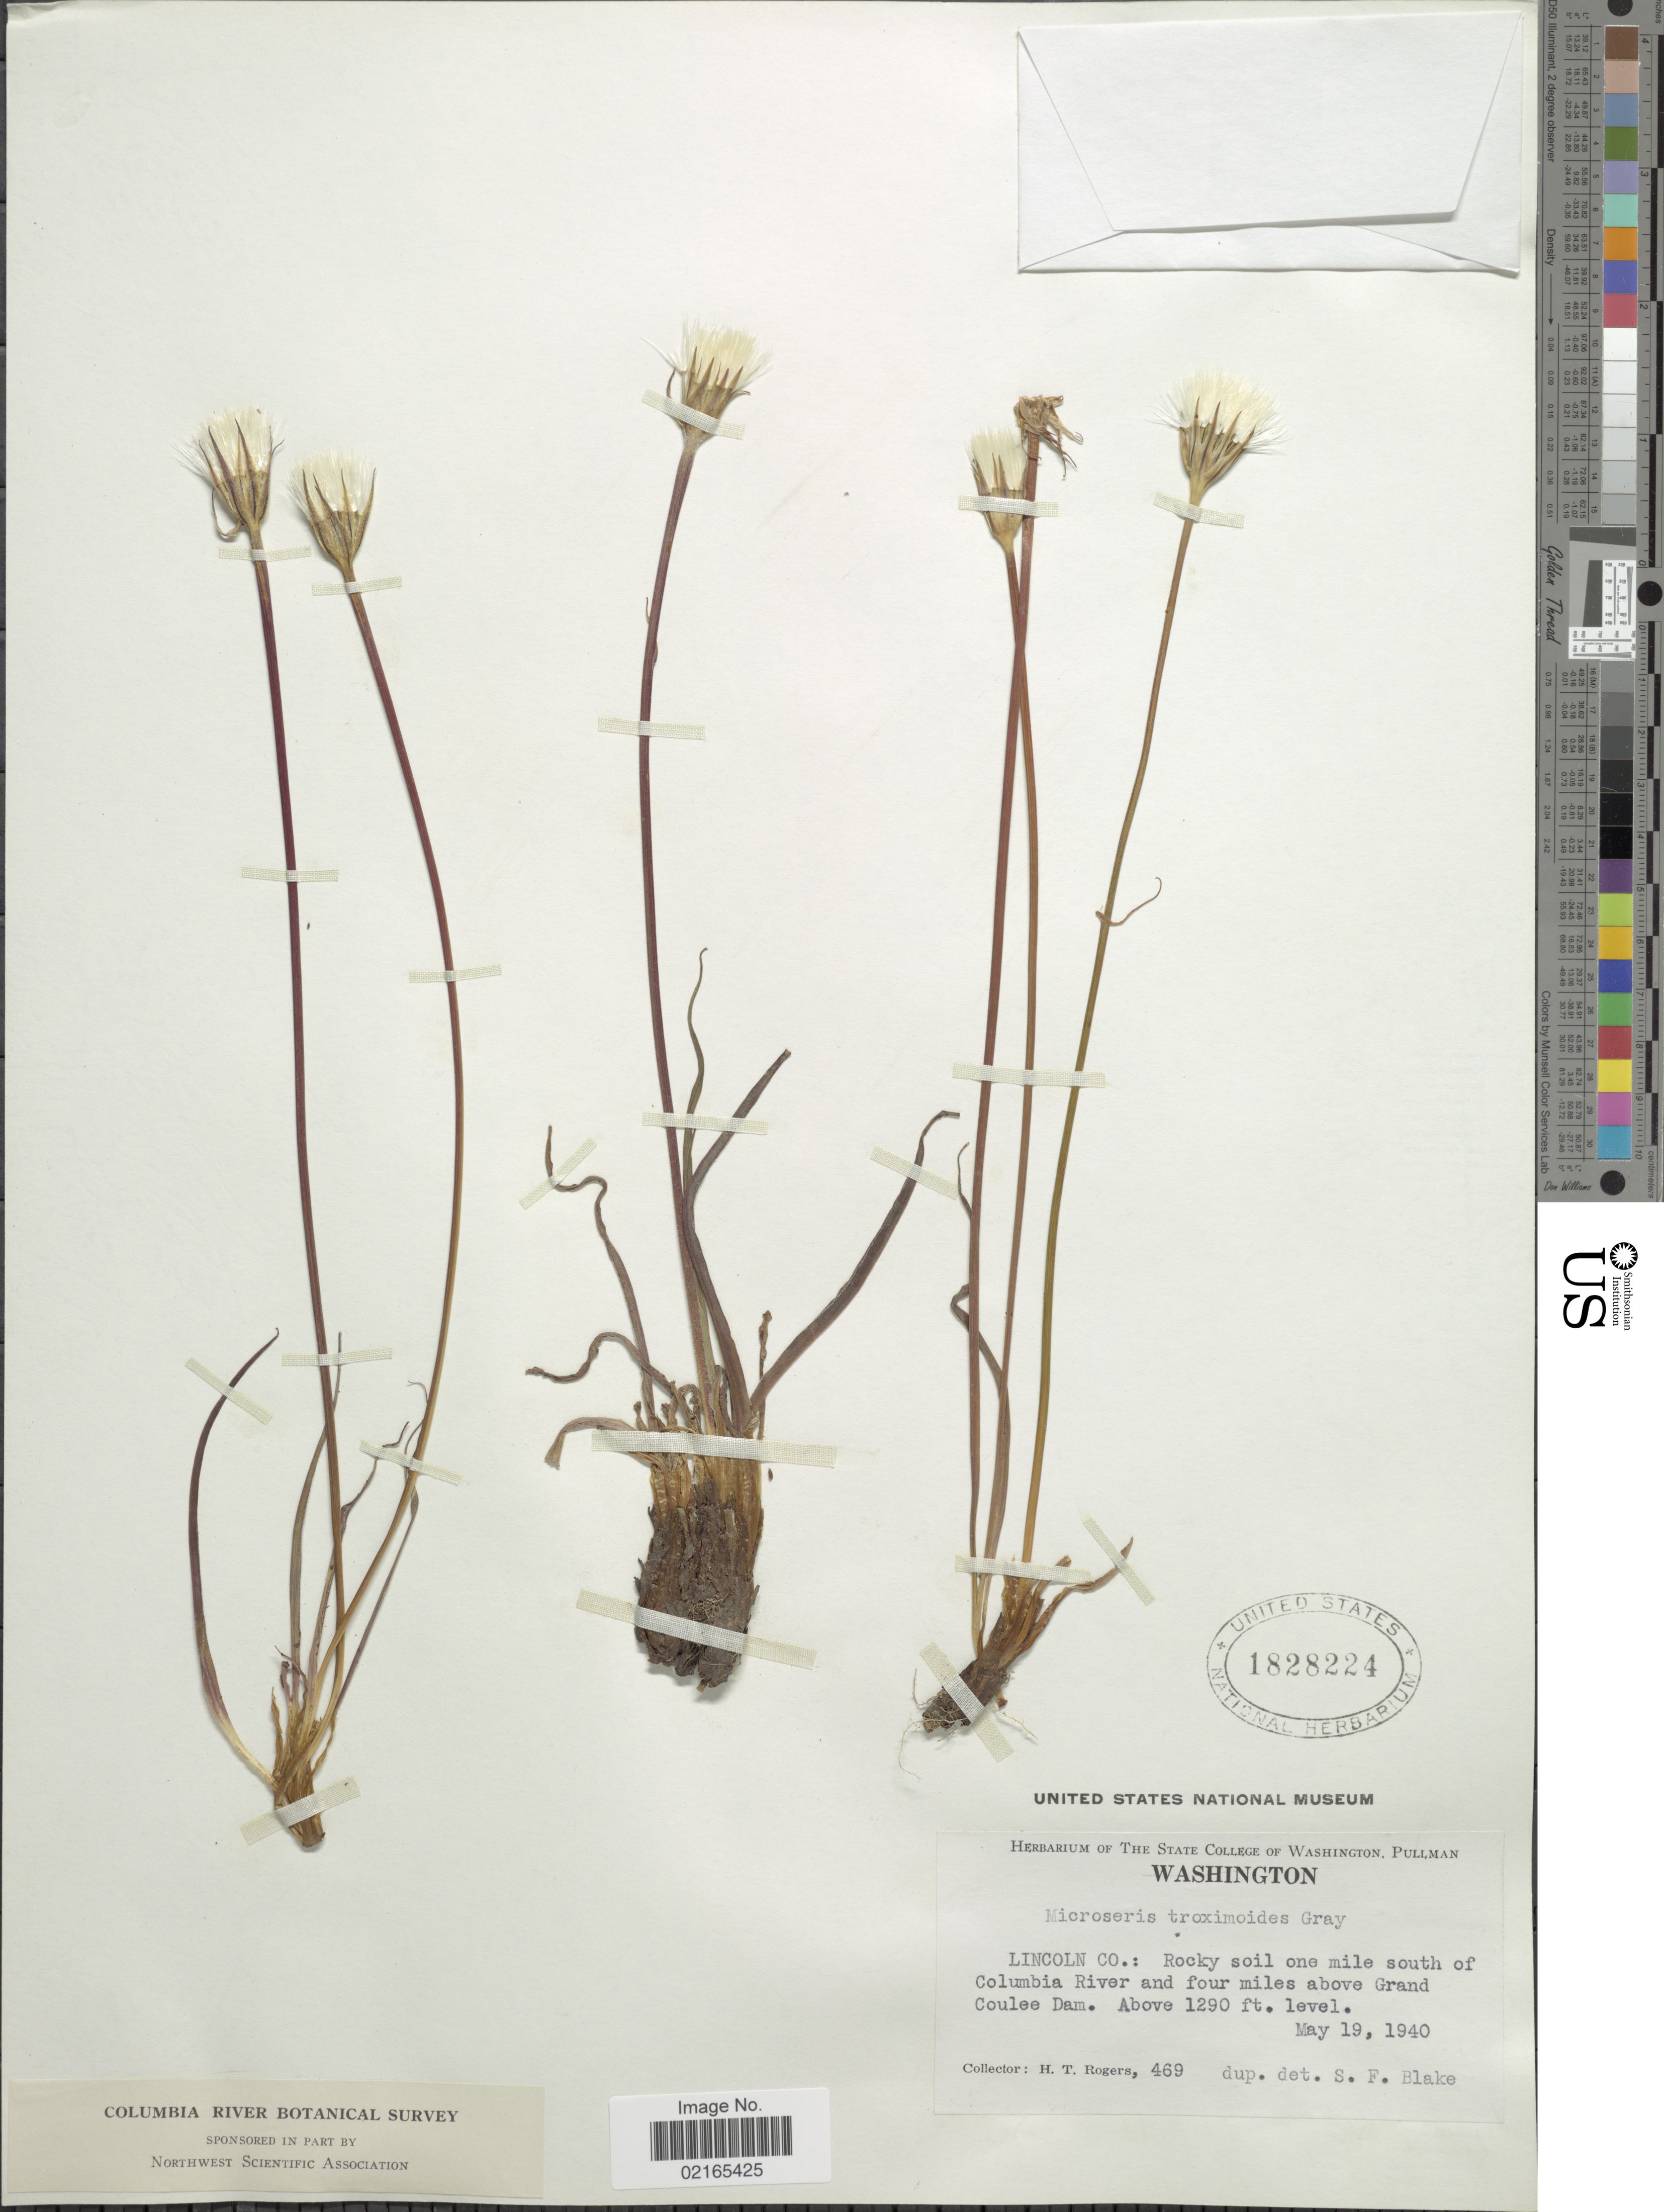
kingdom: Plantae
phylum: Tracheophyta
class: Magnoliopsida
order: Asterales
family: Asteraceae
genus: Nothocalais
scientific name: Nothocalais troximoides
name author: (A. Gray) Greene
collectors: H. Rogers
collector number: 469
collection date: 1940-05-19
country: United States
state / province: Washington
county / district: Lincoln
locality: Lincoln Co.: rocky soil one mile south of Columbia River and four miles above Grand Coulee Dam.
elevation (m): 393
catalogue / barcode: US 1828224